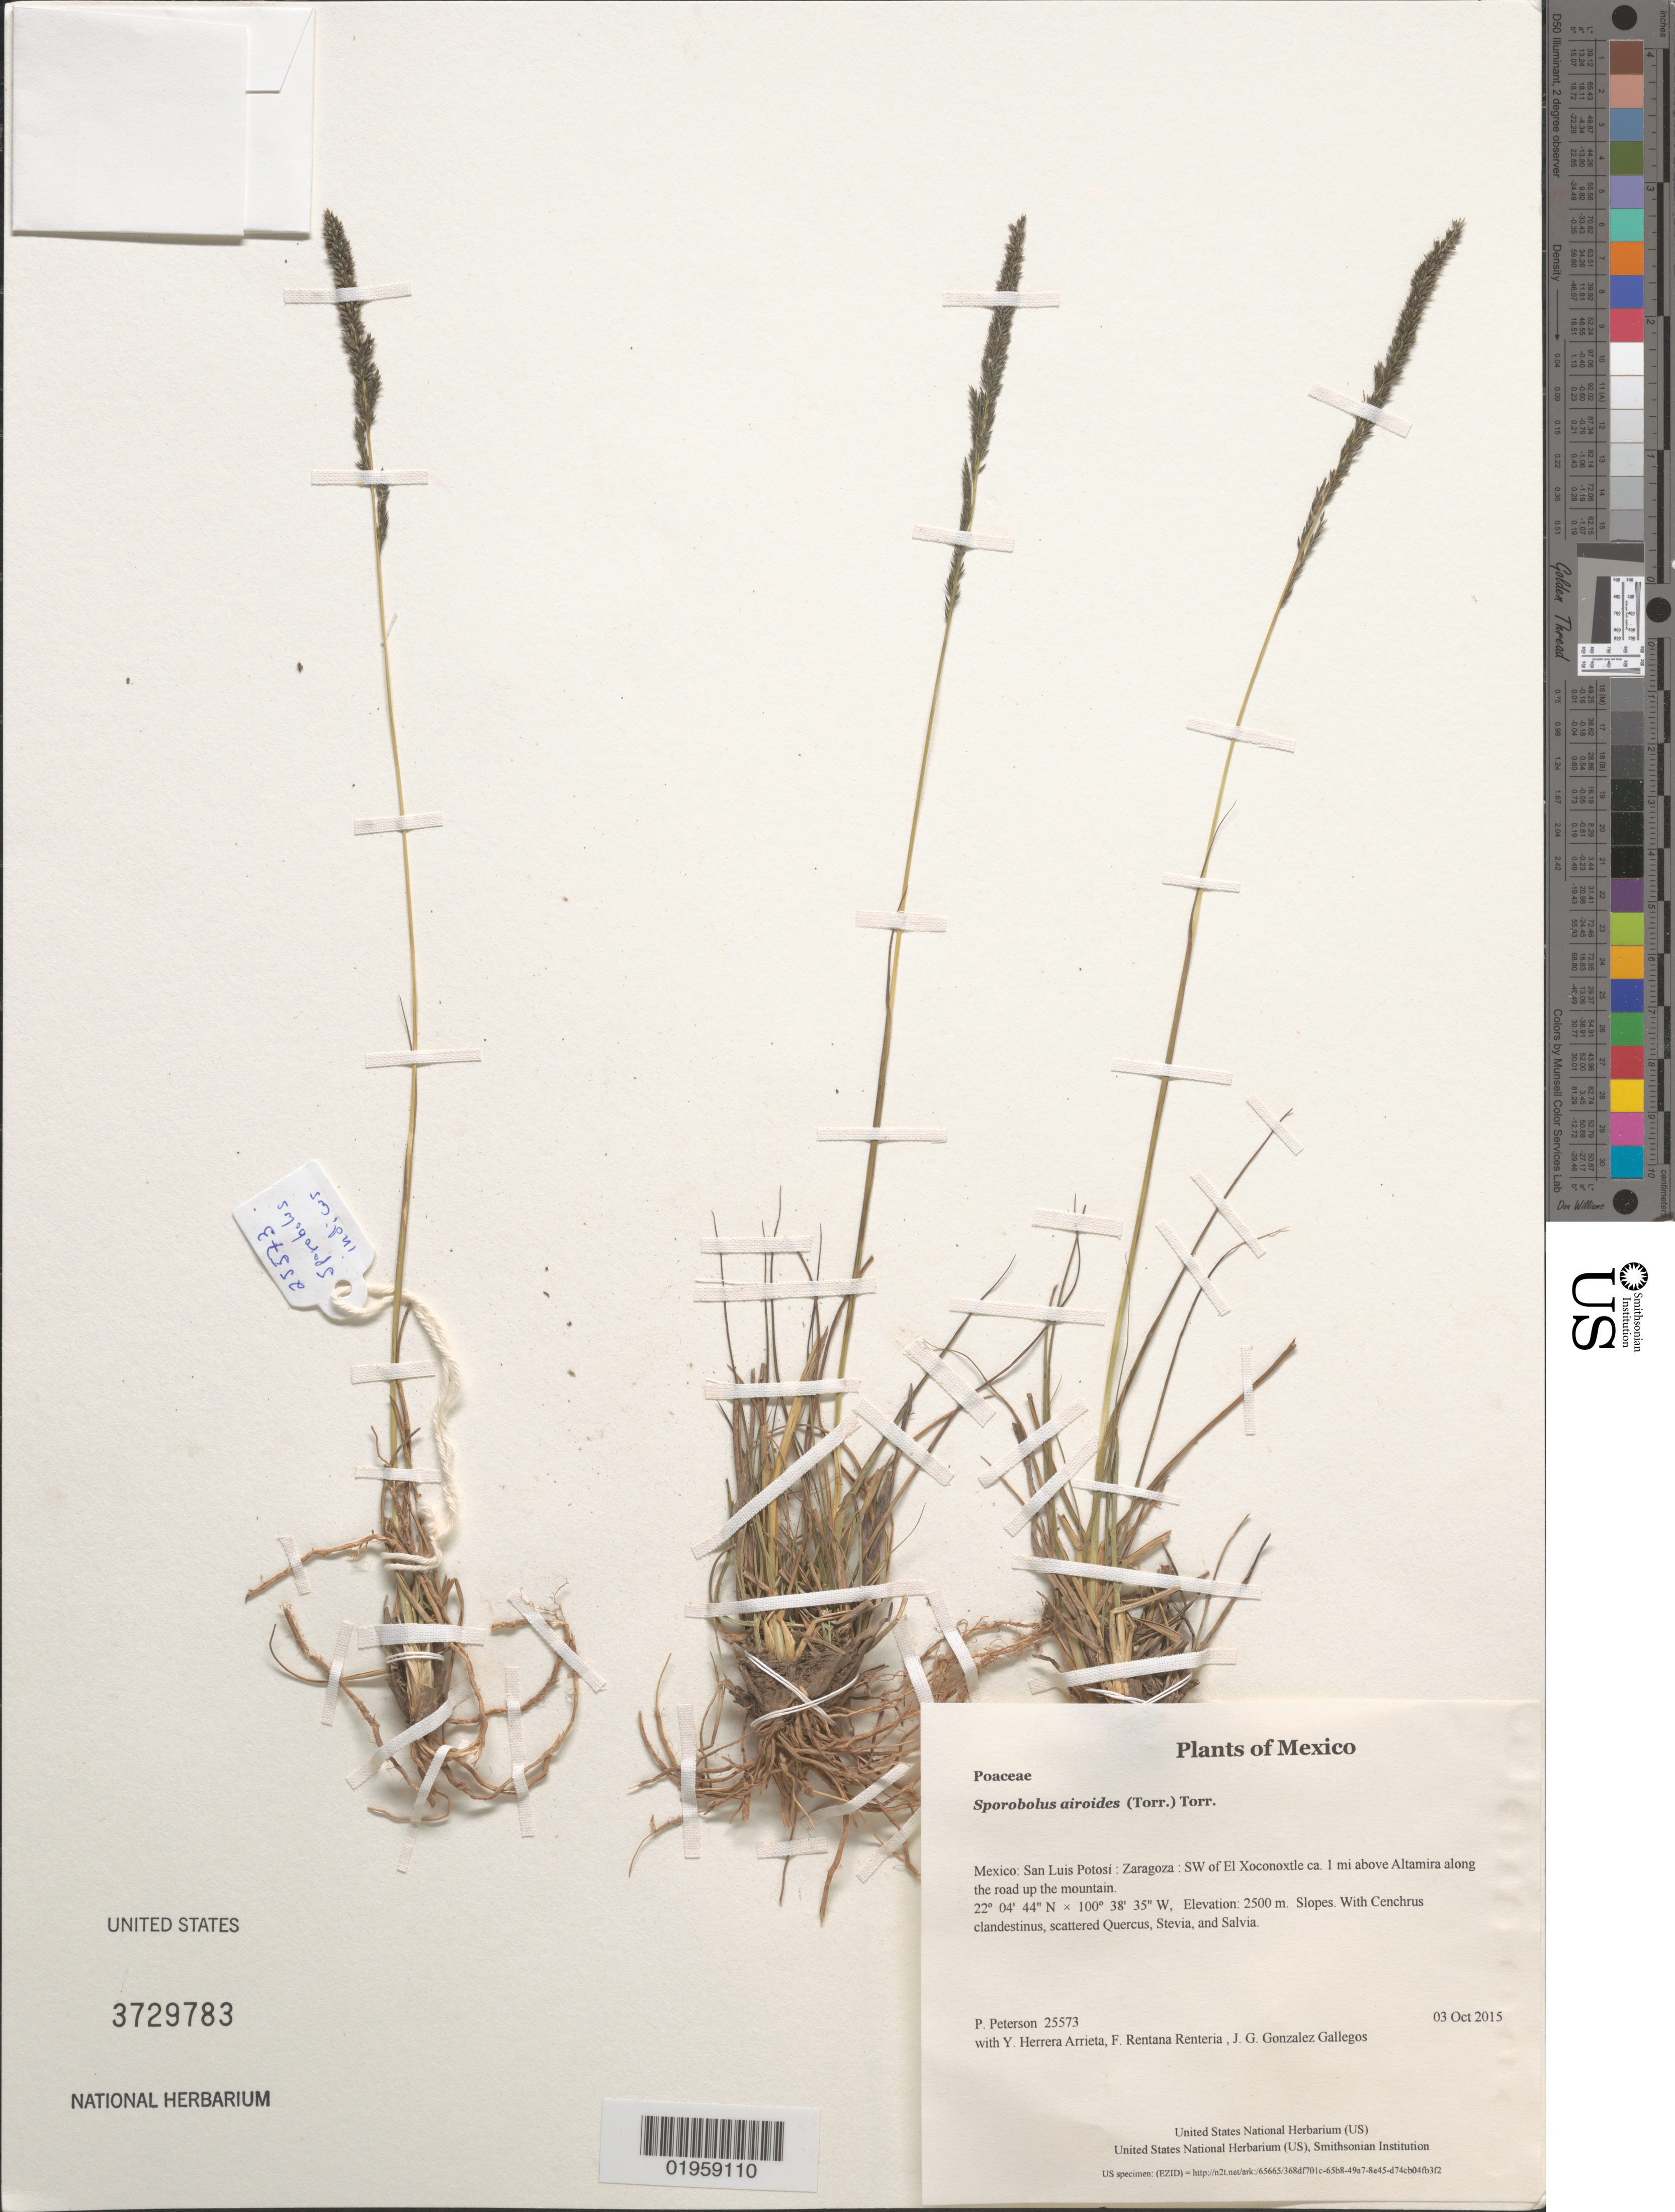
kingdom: Plantae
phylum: Tracheophyta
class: Liliopsida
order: Poales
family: Poaceae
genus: Sporobolus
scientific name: Sporobolus airoides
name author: (Torr.) Torr.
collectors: P. M. Peterson, Y. Herrera Arrieta, F. Rentana Renteria & J. G. Gonzalez Gallegos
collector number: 25573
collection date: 2015-10-03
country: Mexico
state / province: San Luis Potosí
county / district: Zaragoza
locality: SW of El Xoconoxtle ca. 1 mi above Altamira along the road up the mountain.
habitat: Slopes.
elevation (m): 2500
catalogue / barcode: US 3729783